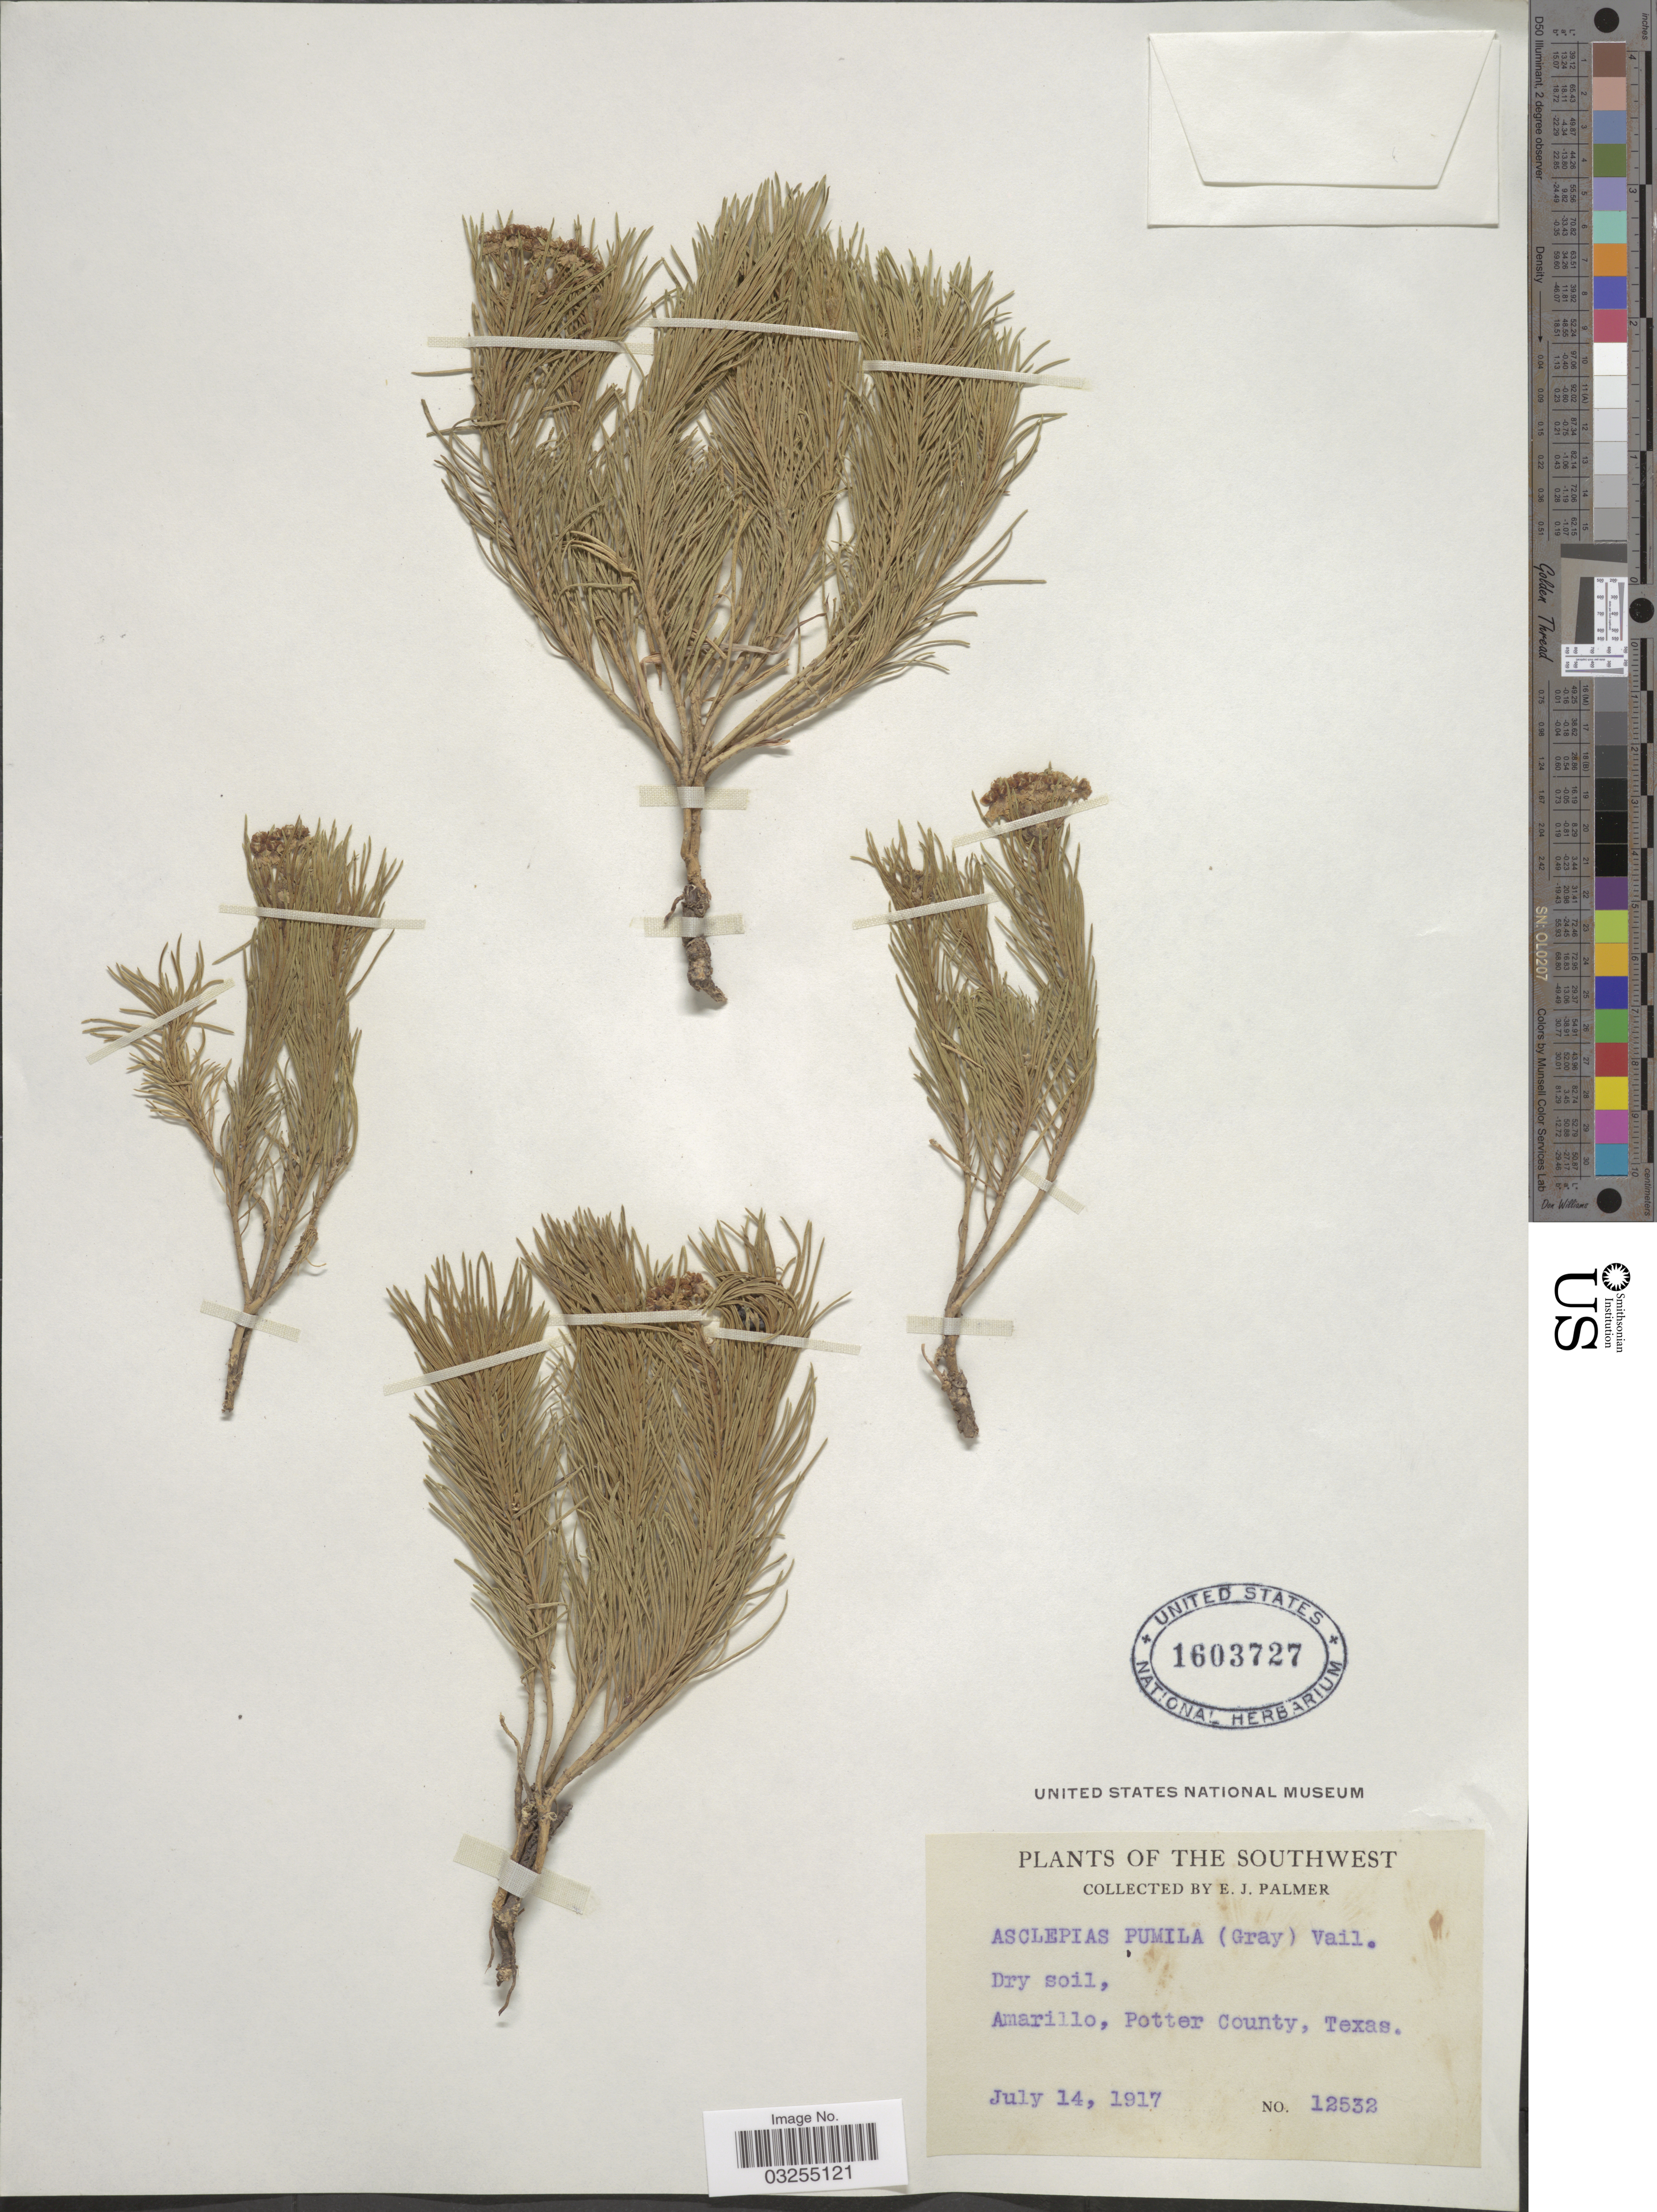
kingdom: Plantae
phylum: Tracheophyta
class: Magnoliopsida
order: Gentianales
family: Apocynaceae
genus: Asclepias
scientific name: Asclepias pumila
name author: (A. Gray) Vail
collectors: E. J. Palmer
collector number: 12532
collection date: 1917-07-14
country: United States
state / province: Texas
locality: The Southwest. Amarillo, Potter County.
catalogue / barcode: US 1603727